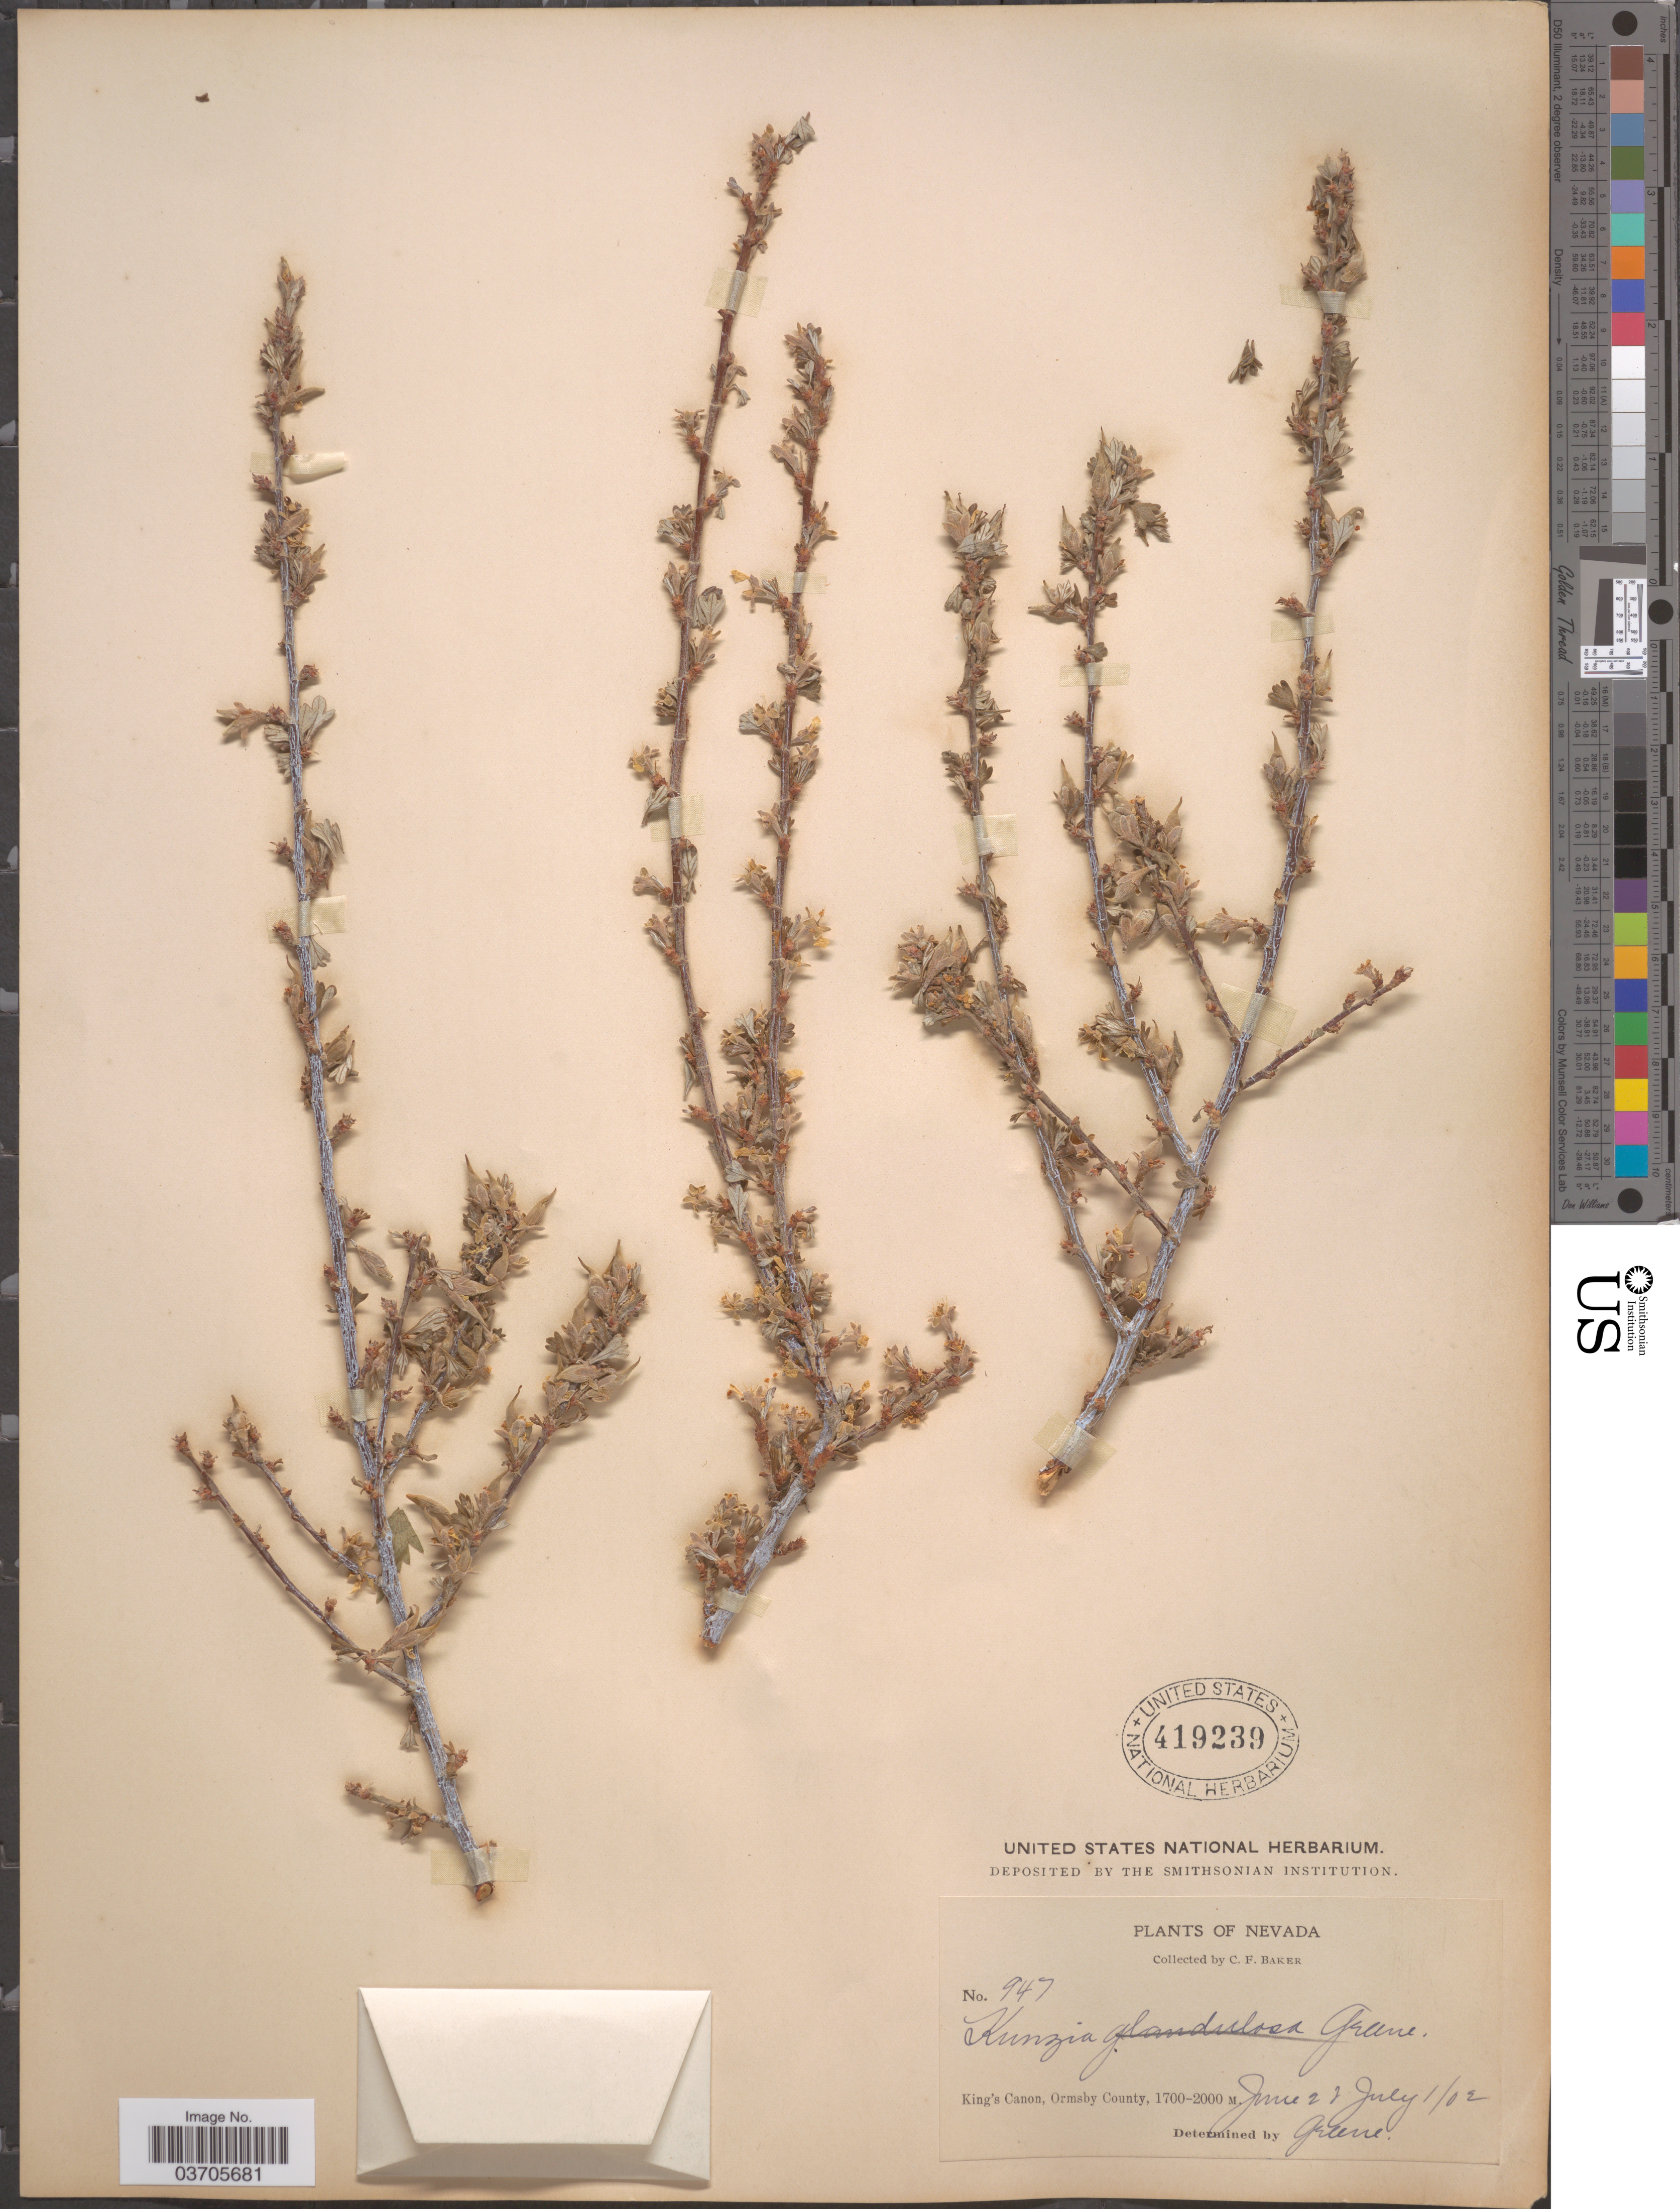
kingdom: Plantae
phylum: Tracheophyta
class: Magnoliopsida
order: Rosales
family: Rosaceae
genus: Purshia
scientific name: Purshia tridentata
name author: (Pursh) DC.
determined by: Strong, Mark T., (BOT), Smithsonian Institution - National Museum of Natural History (UNITED STATES)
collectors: C. F. Baker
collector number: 947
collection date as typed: Transcribed d/m/y: 2/6/2 to 1/7/2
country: United States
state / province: Nevada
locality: King's Canon, Ormsby County.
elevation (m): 1700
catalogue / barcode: US 419239